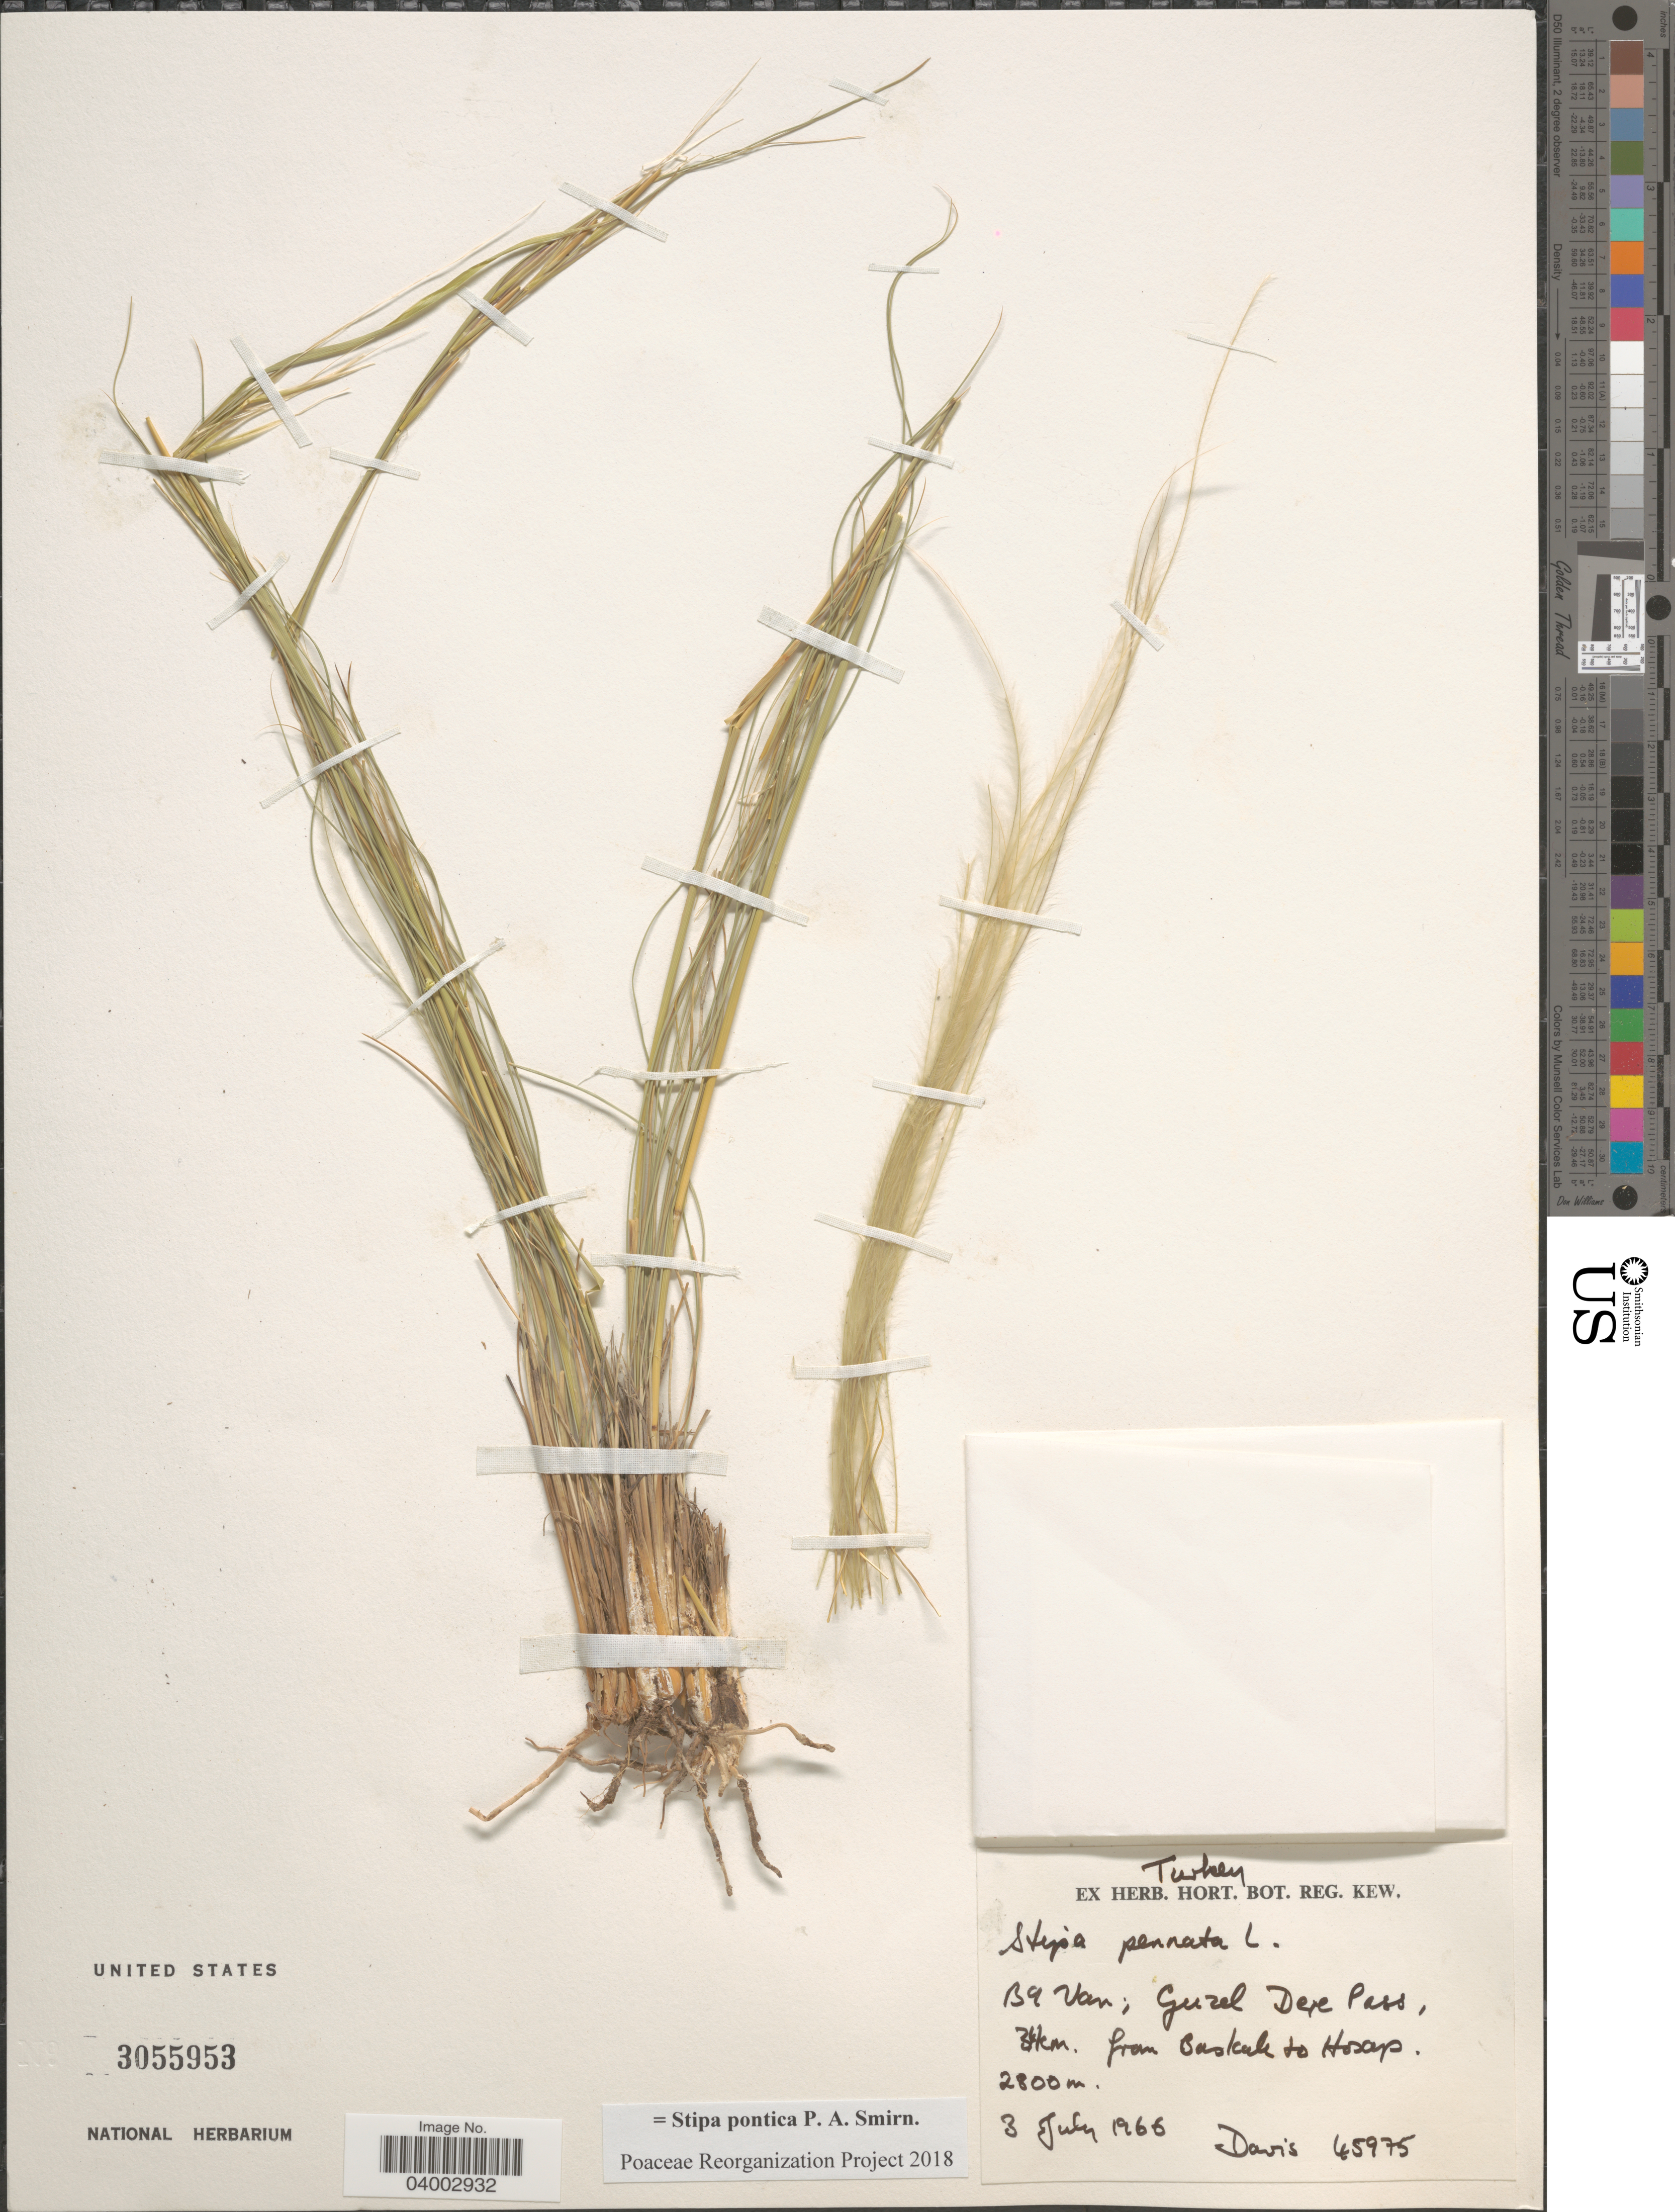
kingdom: Plantae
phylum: Tracheophyta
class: Liliopsida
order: Poales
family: Poaceae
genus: Stipa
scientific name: Stipa pontica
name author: P.A. Smirn.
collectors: -. Davis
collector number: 45975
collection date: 1966-07-03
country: Turkey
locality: B9 Van; Guzel Dere Pass, 34km. from Baskak to Hosap.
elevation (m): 2800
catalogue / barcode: US 3055953